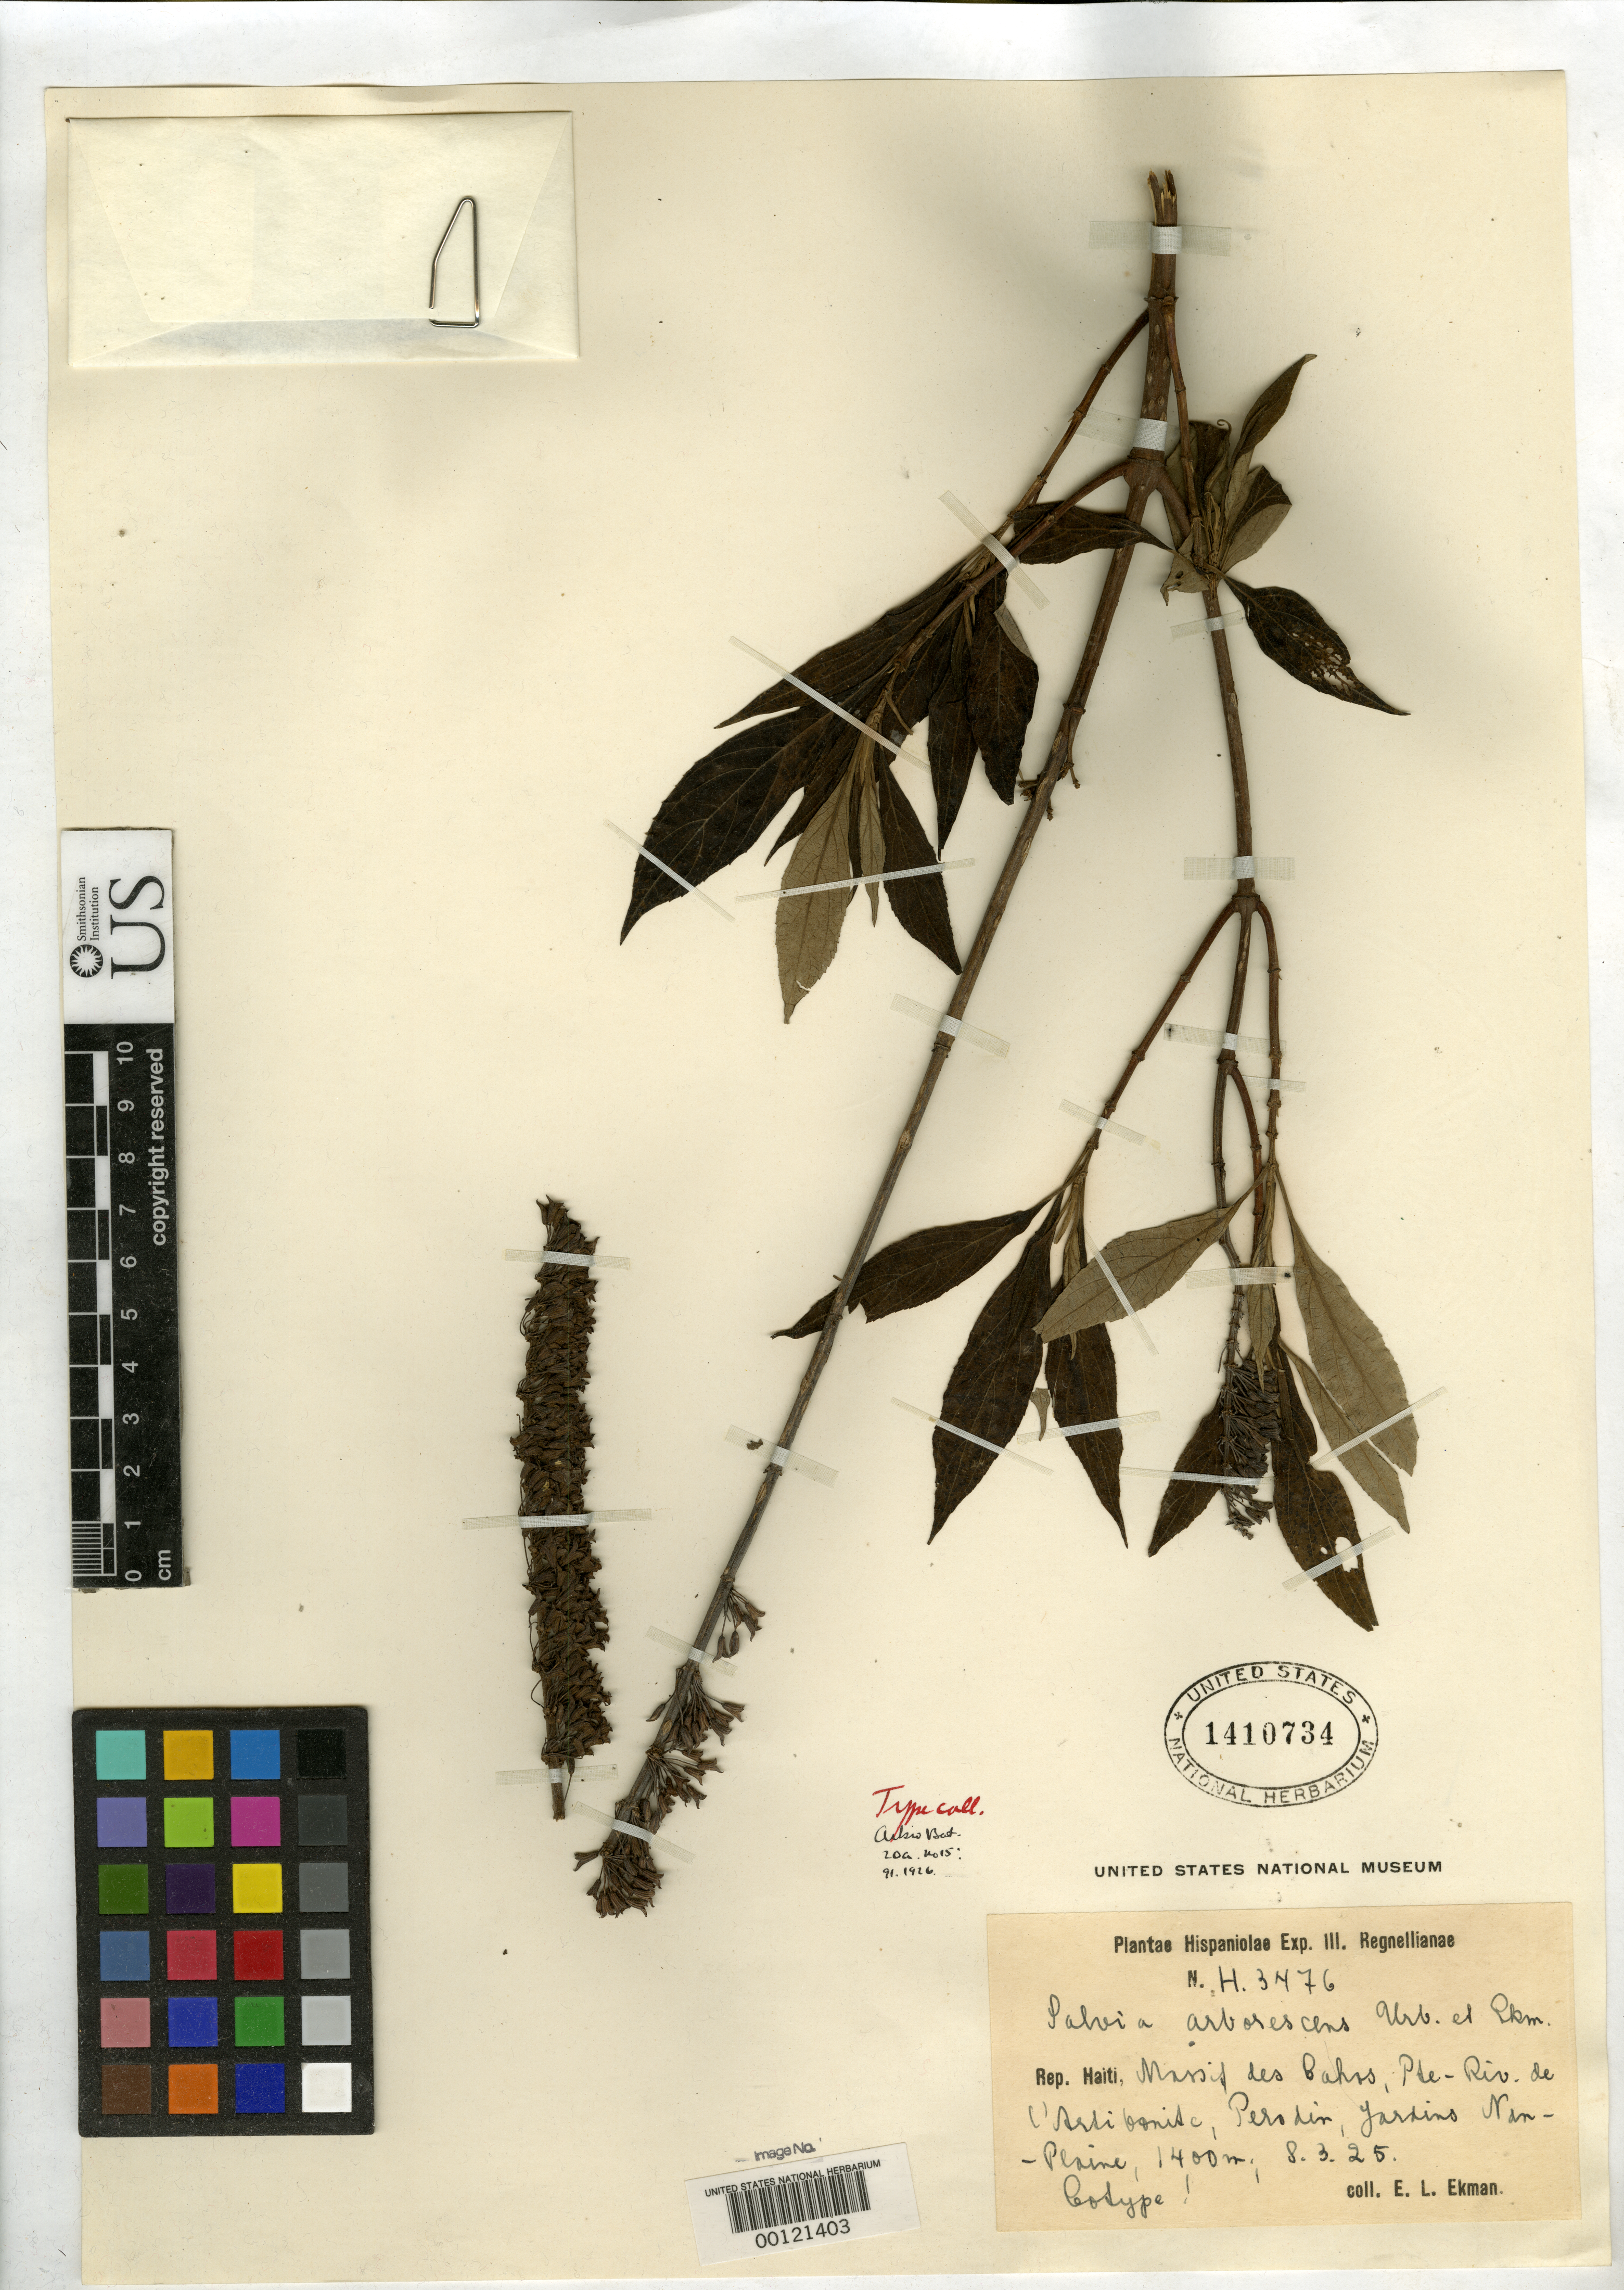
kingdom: Plantae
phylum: Tracheophyta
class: Magnoliopsida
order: Lamiales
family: Lamiaceae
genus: Salvia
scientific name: Salvia arborescens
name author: Urb. & Ekman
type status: Isotype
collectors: E. L. Ekman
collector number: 3476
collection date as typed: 08 Mar 1925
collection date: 1925-03-08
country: Haiti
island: Hispaniola Island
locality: Petite Riviere de l'Artibonite.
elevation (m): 1400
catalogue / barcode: US 1410734